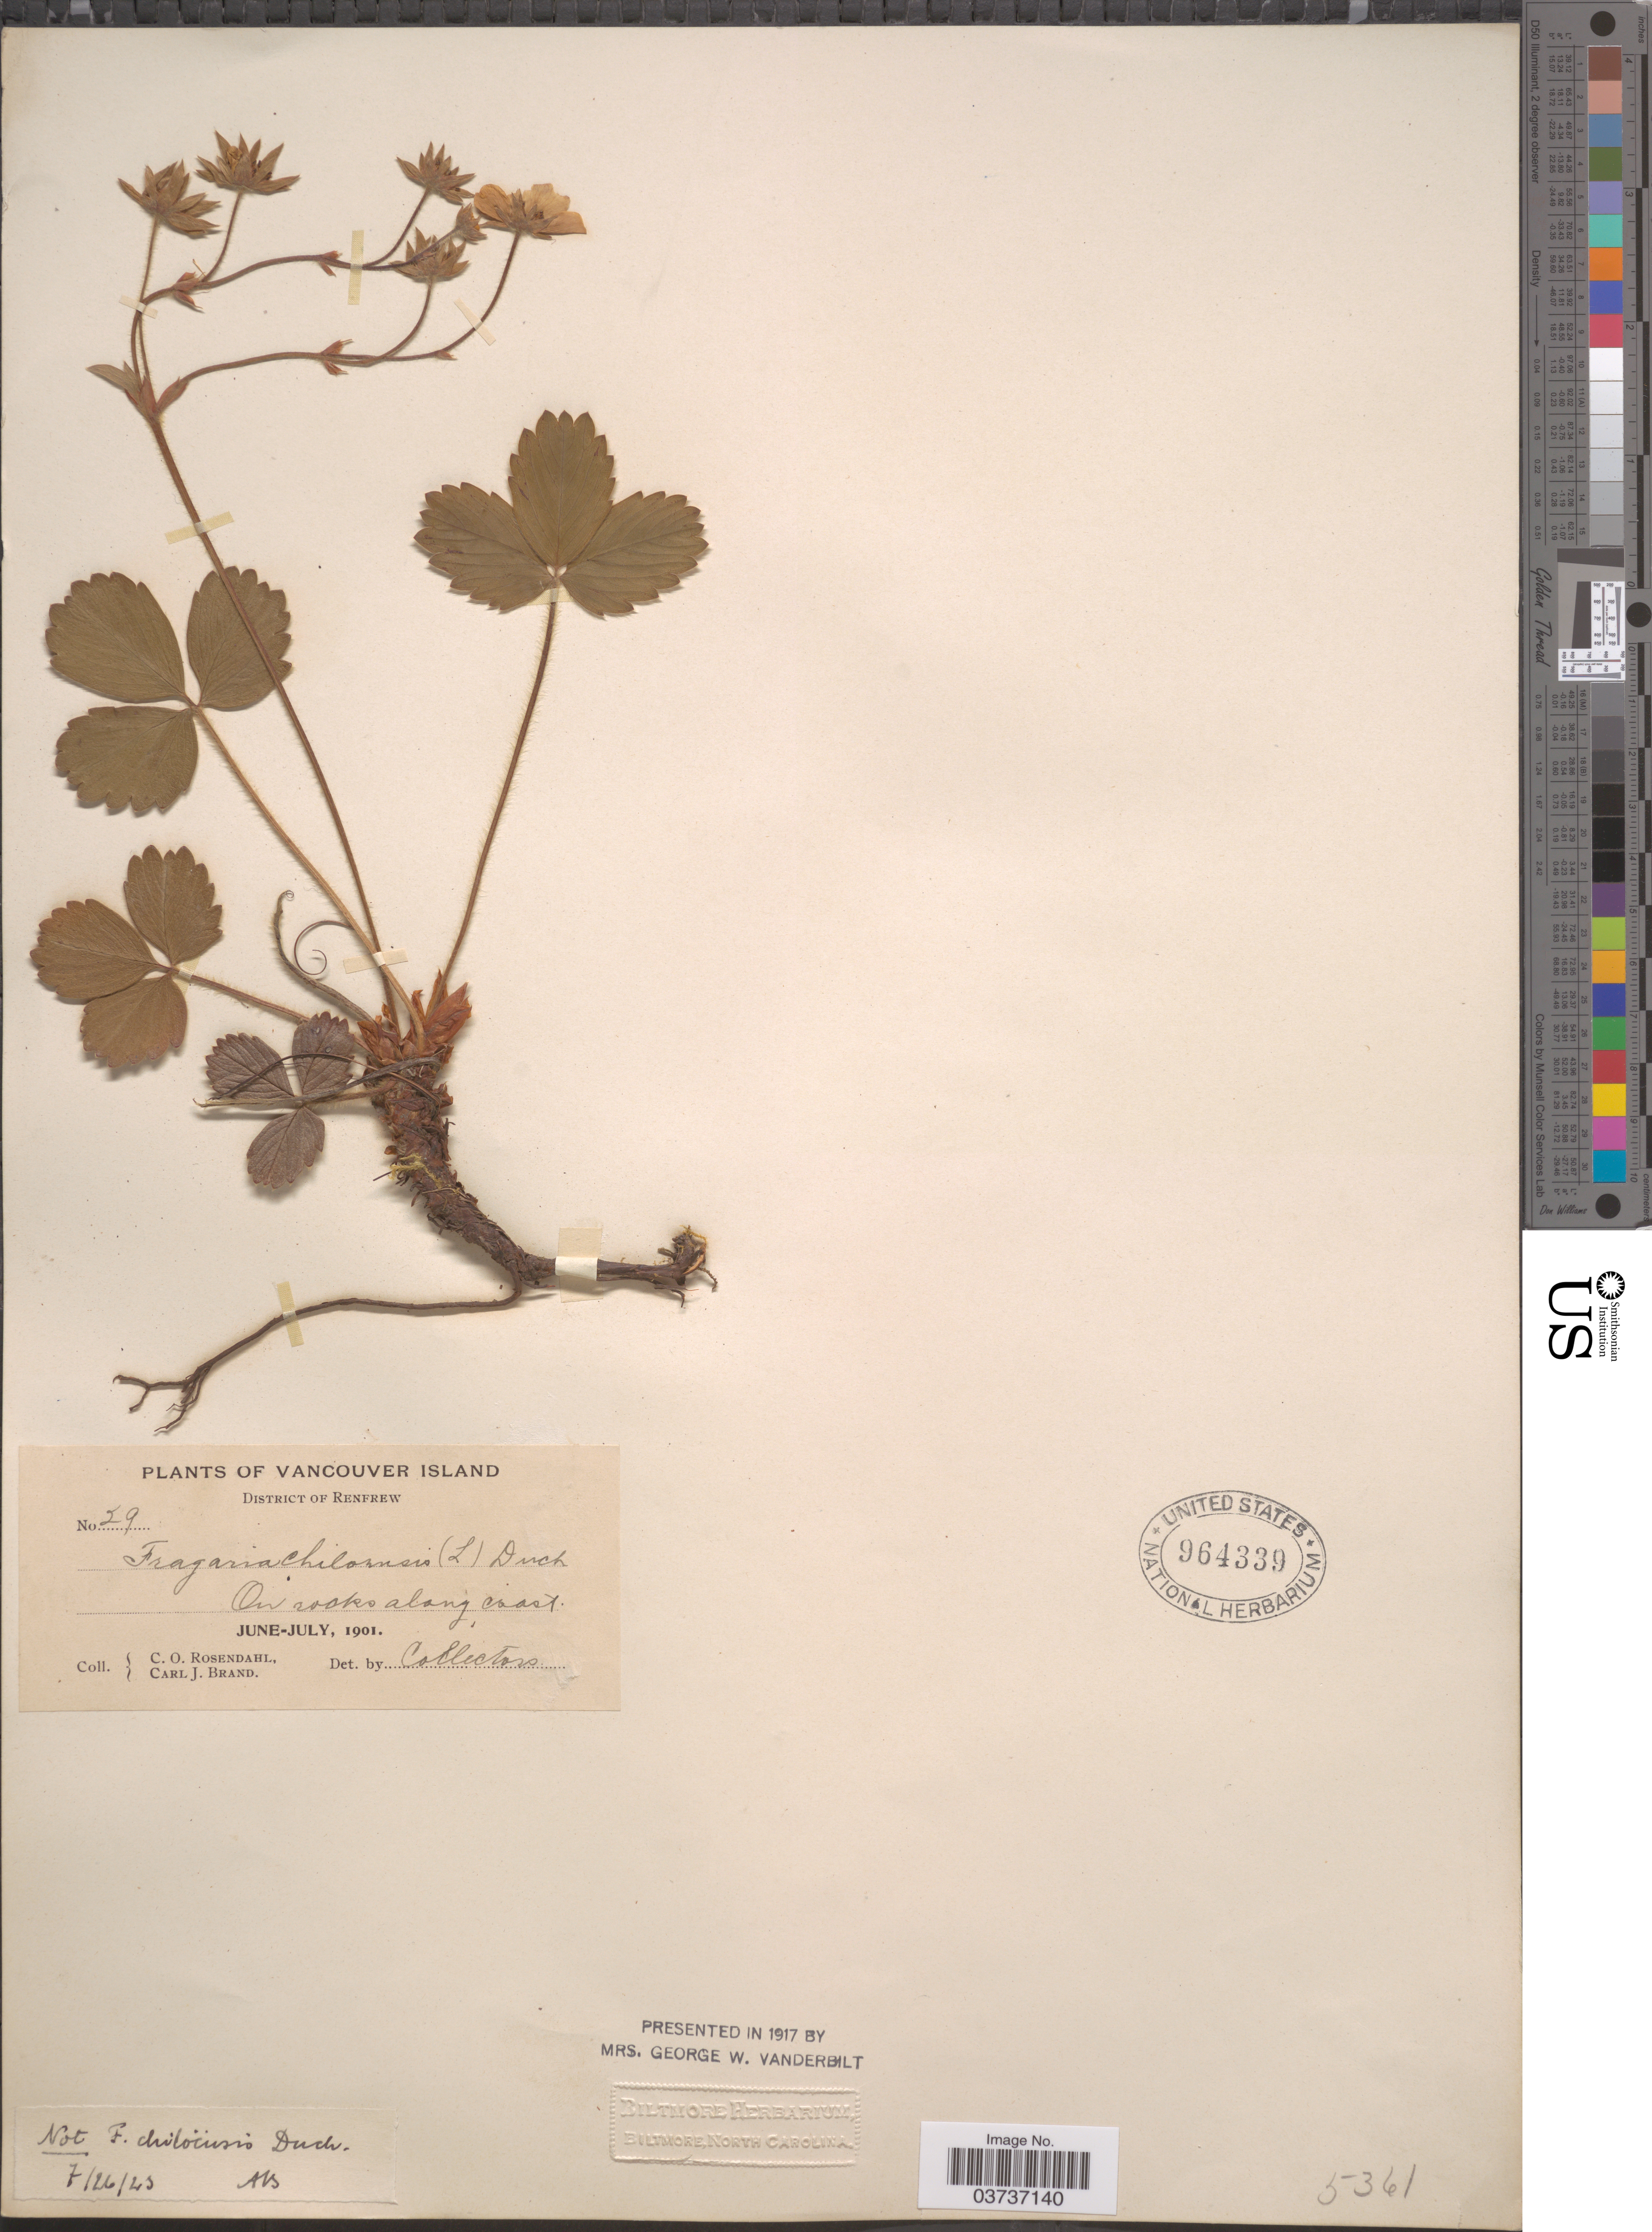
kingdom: Plantae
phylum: Tracheophyta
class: Magnoliopsida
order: Rosales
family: Rosaceae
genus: Fragaria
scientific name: Fragaria chiloensis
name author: (L.) Mill.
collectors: C. O. Rosendahl & C. J. Brand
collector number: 29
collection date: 1901-06/1901-07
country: Canada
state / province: British Columbia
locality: Vancouver Island. District of Renfrew.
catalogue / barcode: US 964339